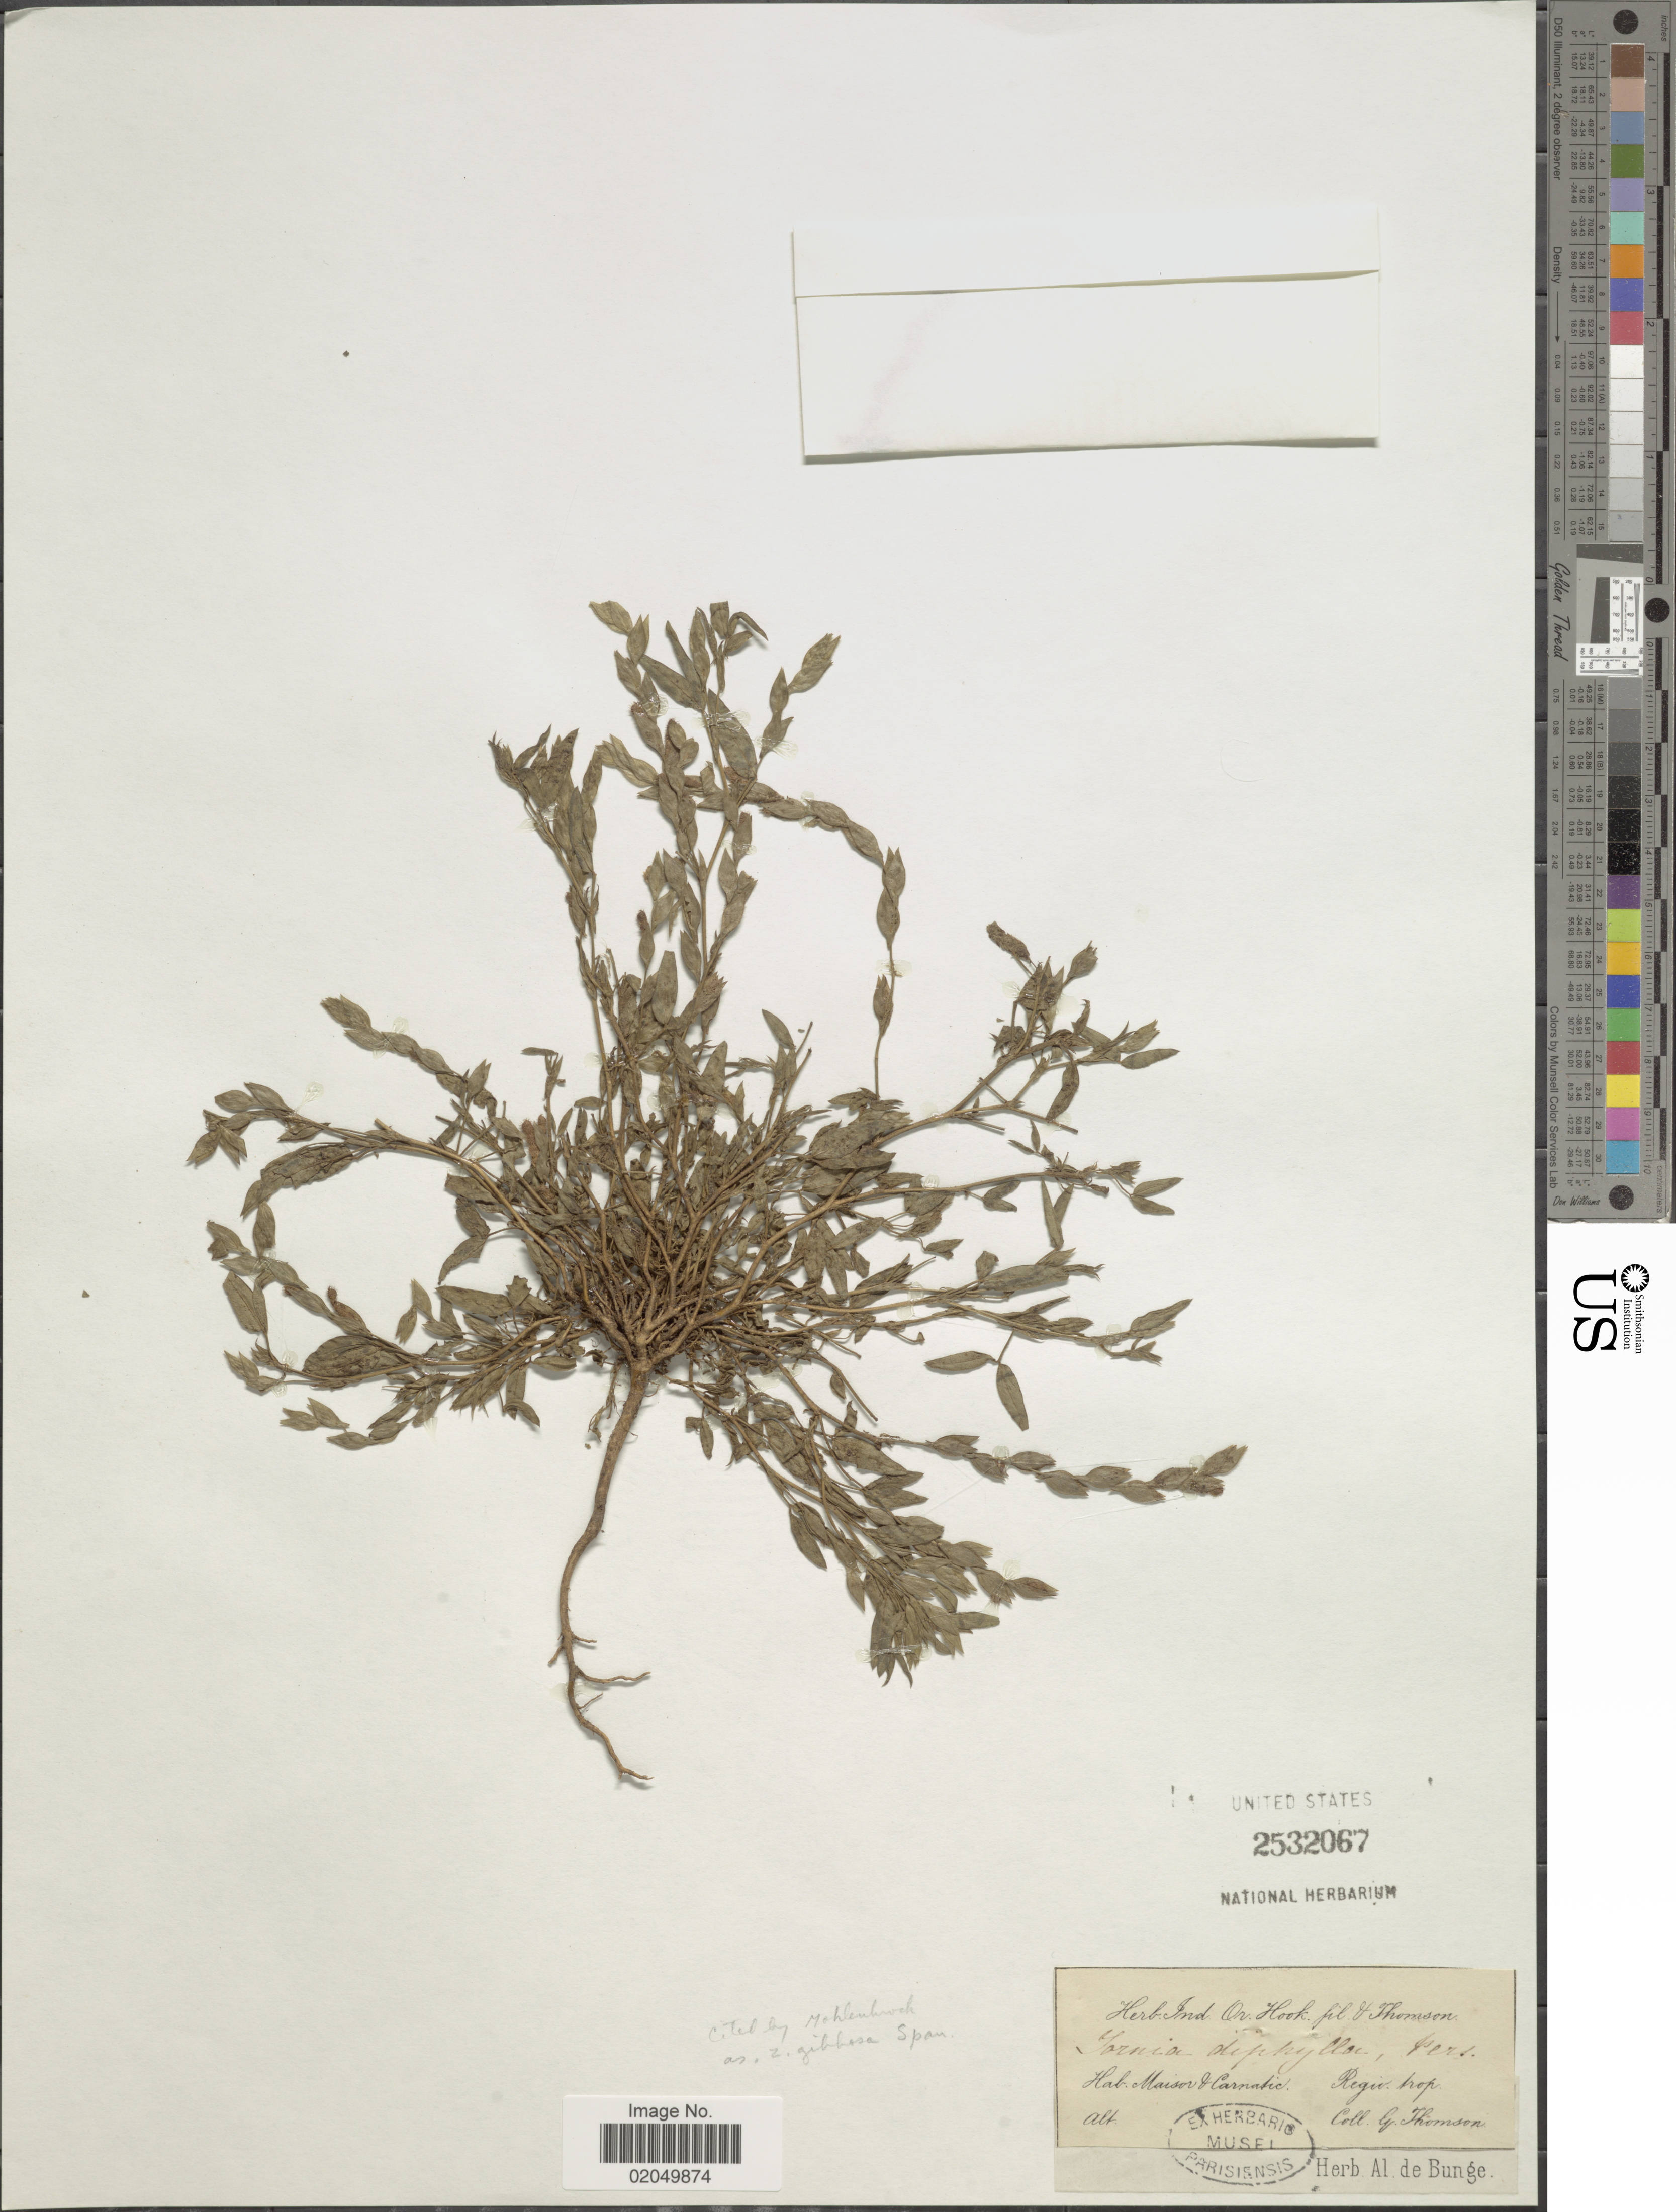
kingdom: Plantae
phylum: Tracheophyta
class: Magnoliopsida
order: Fabales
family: Fabaceae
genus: Zornia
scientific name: Zornia gibbosa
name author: Spanoghe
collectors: G. Thomson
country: India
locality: Maisor & Carnatic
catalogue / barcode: US 2532067